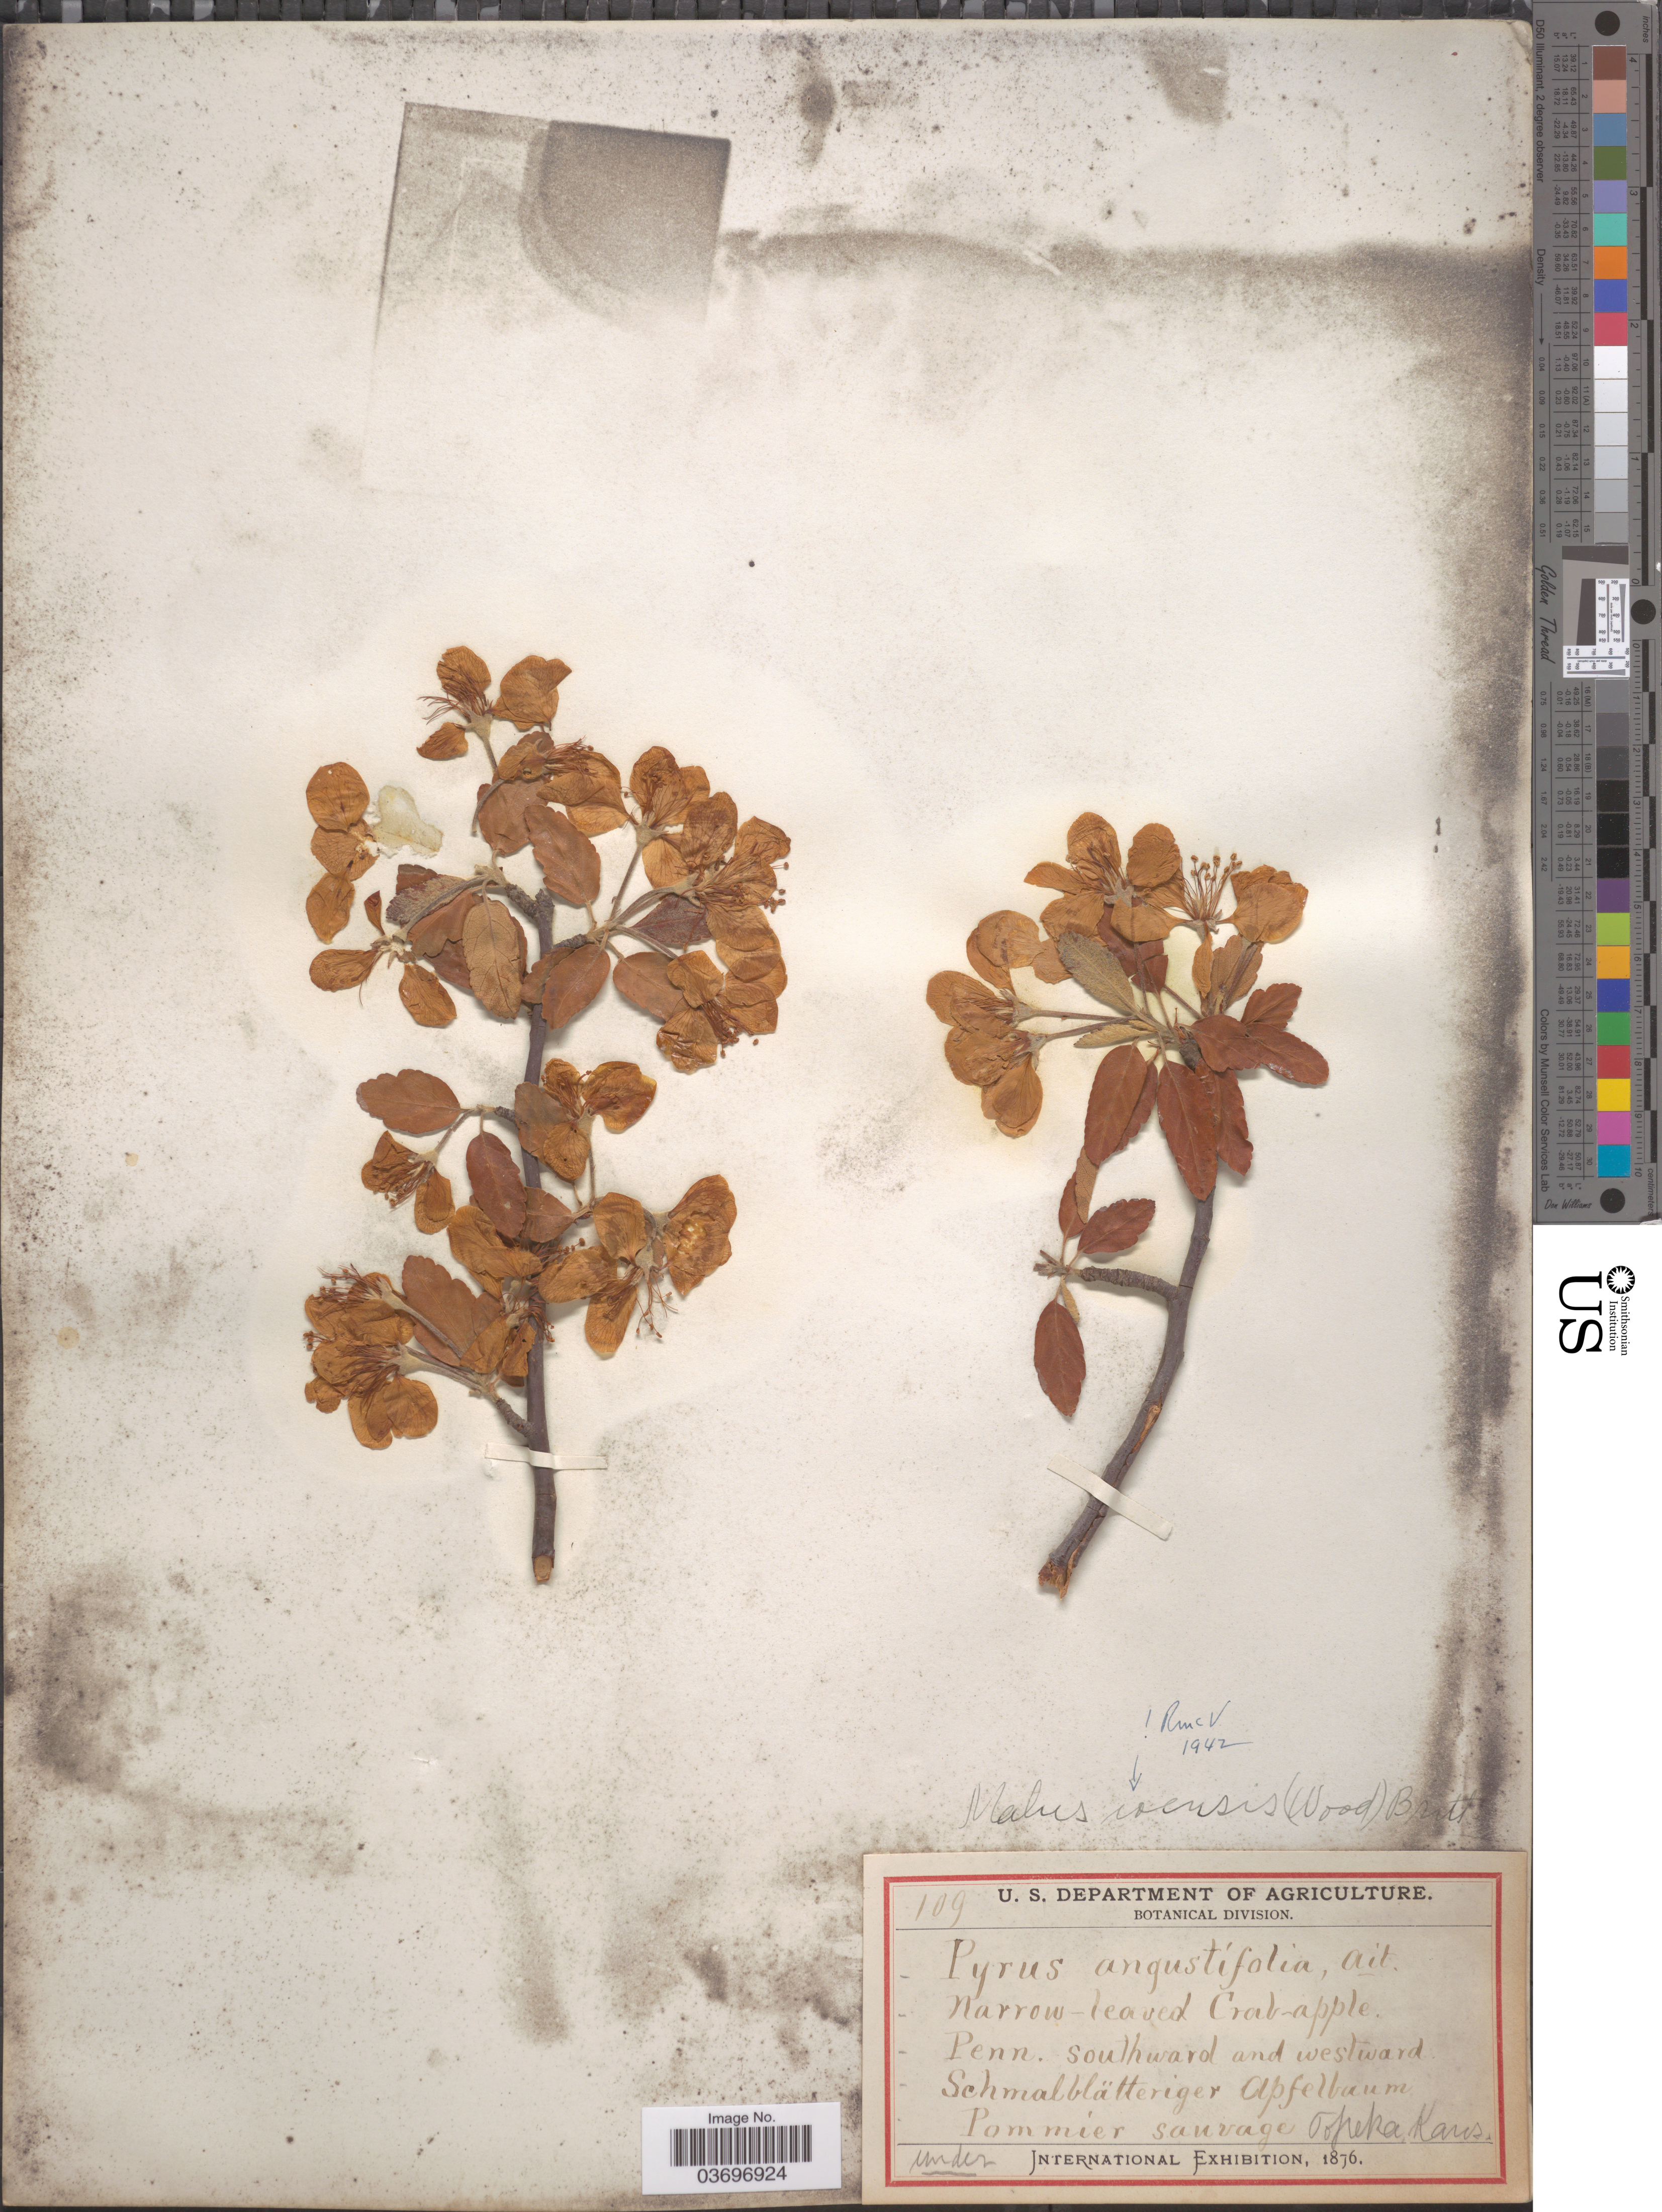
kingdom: Plantae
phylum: Tracheophyta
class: Magnoliopsida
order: Rosales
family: Rosaceae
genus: Malus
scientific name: Malus ioensis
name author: (Alph. Wood) Britton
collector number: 109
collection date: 1876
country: United States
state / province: Kansas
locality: Penn. southward and westward. [unsure placement] Topeka.